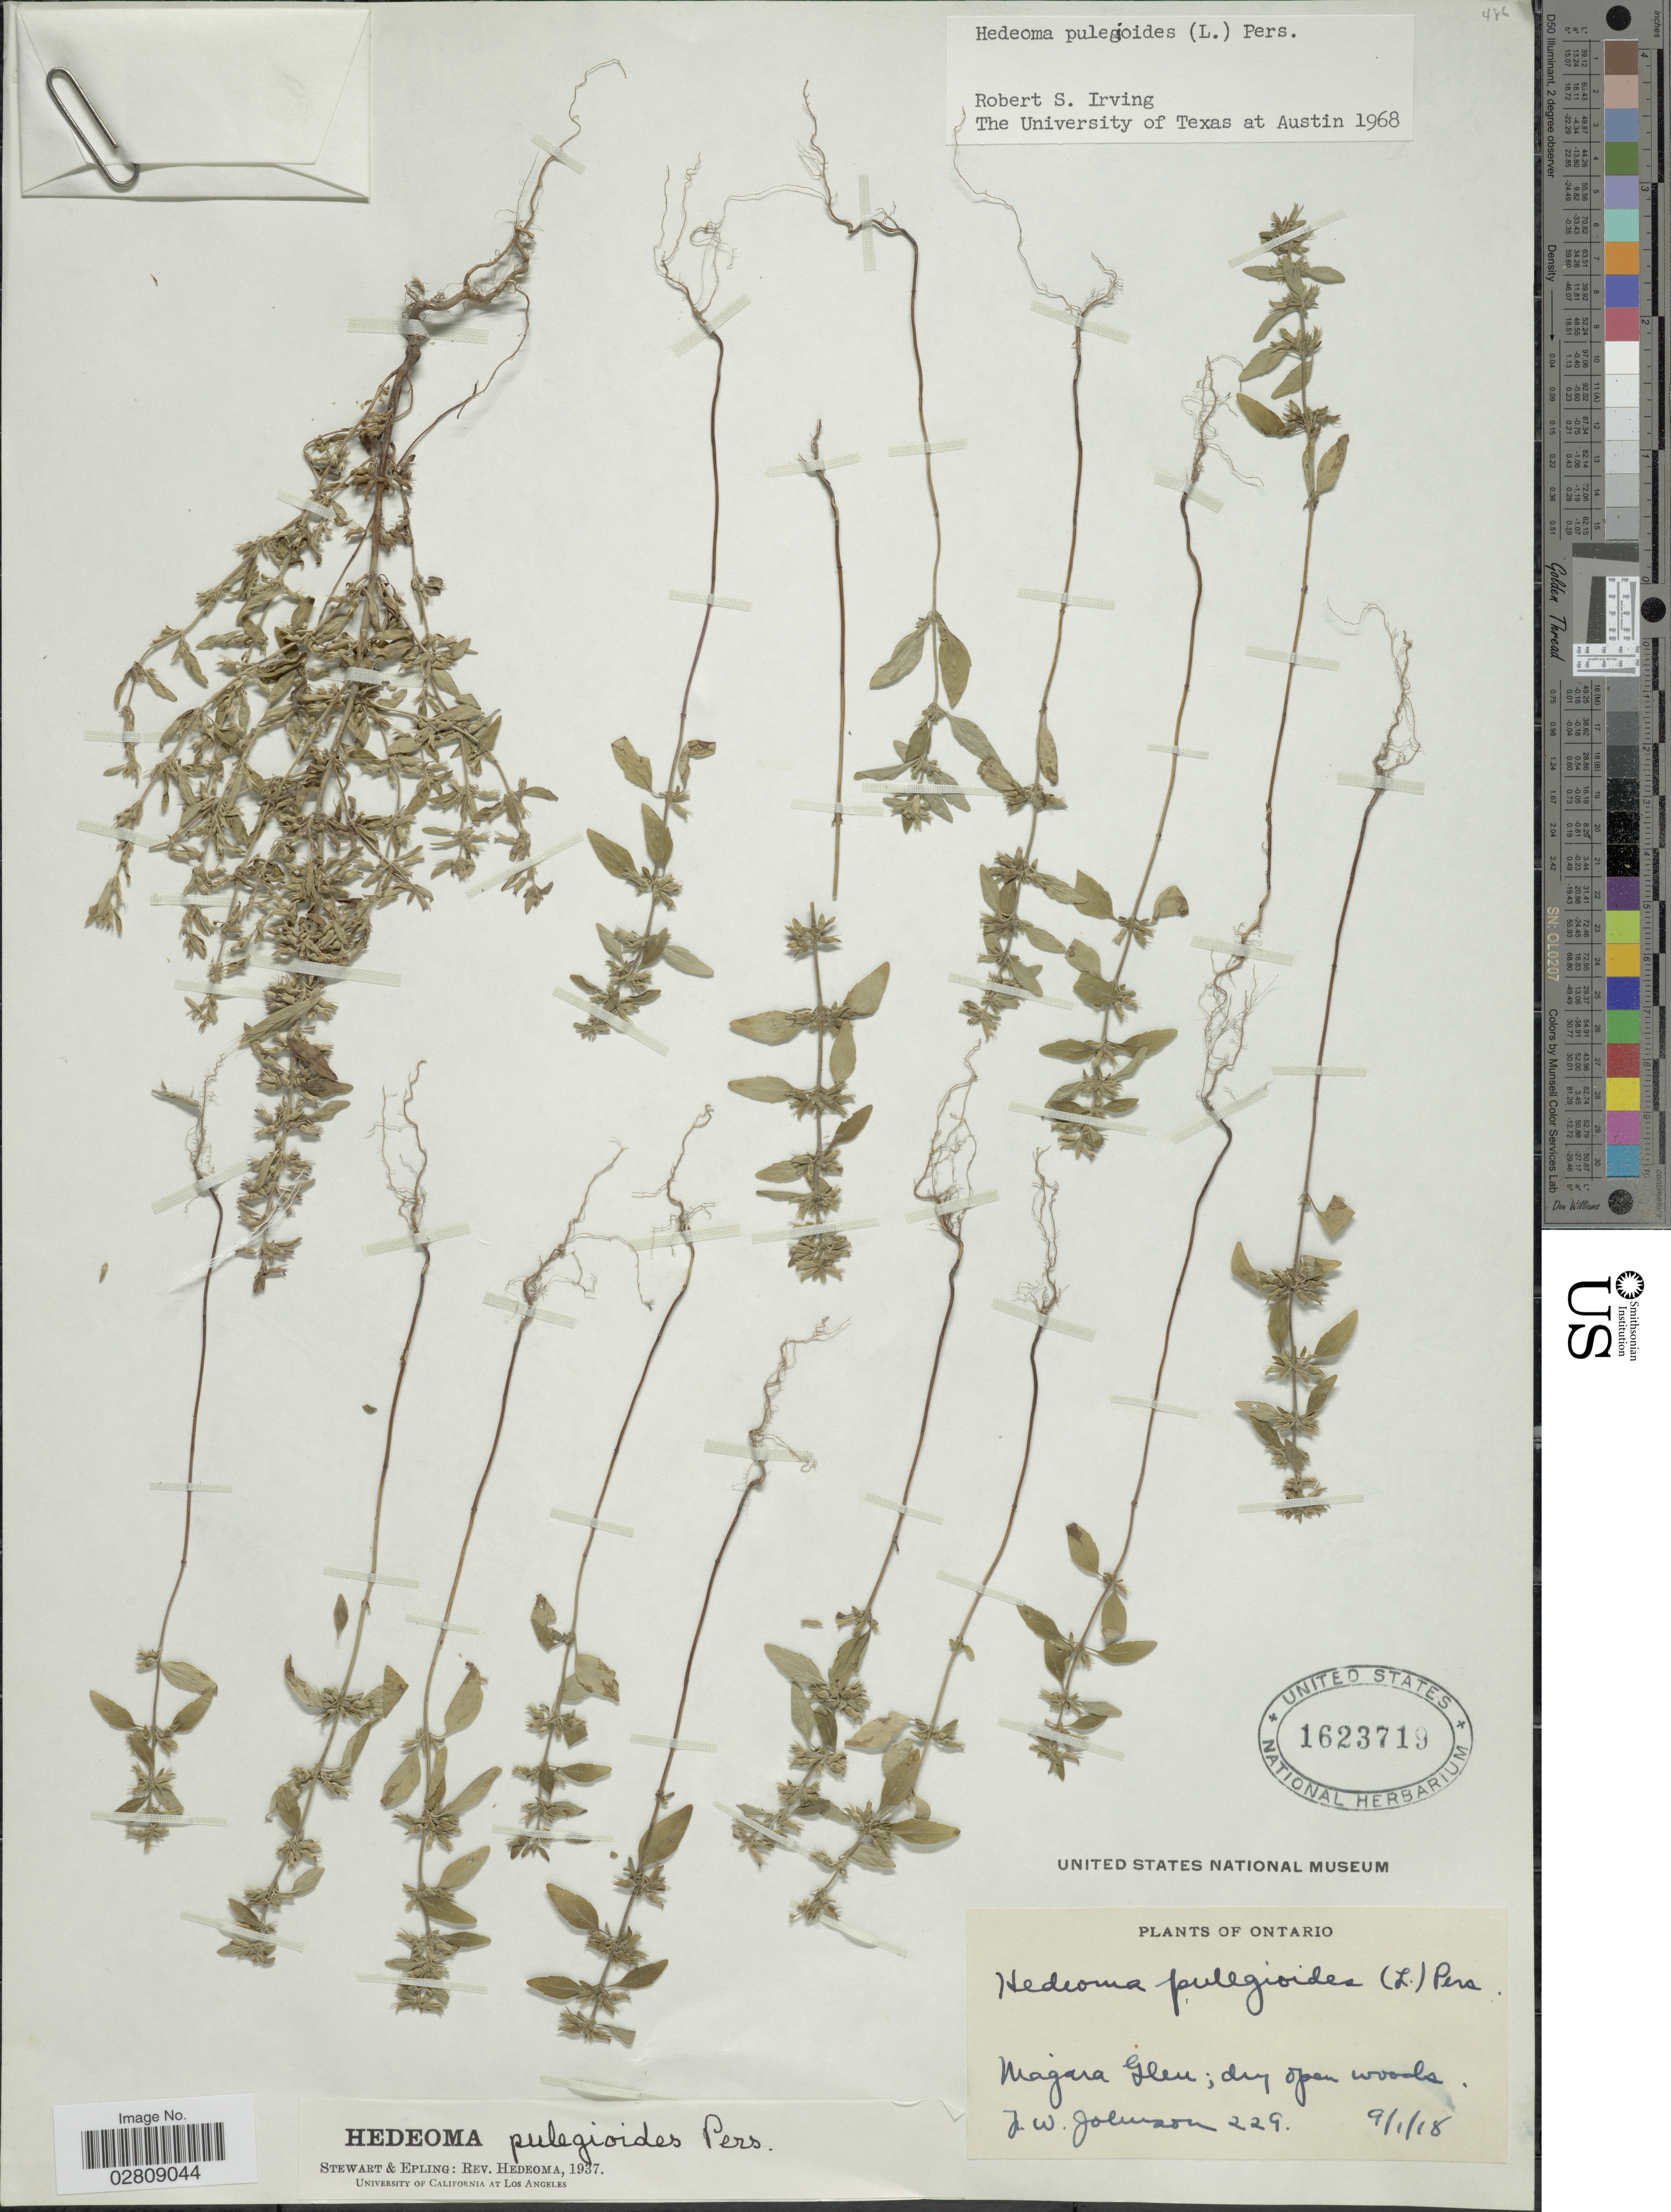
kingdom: Plantae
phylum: Tracheophyta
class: Magnoliopsida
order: Lamiales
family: Lamiaceae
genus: Hedeoma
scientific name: Hedeoma pulegioides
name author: (L.) Pers.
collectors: J. W. Johnson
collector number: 229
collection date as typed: Transcribed d/m/y: 1/9/18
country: Canada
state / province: Ontario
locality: Niagara Glen.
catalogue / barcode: US 1623719